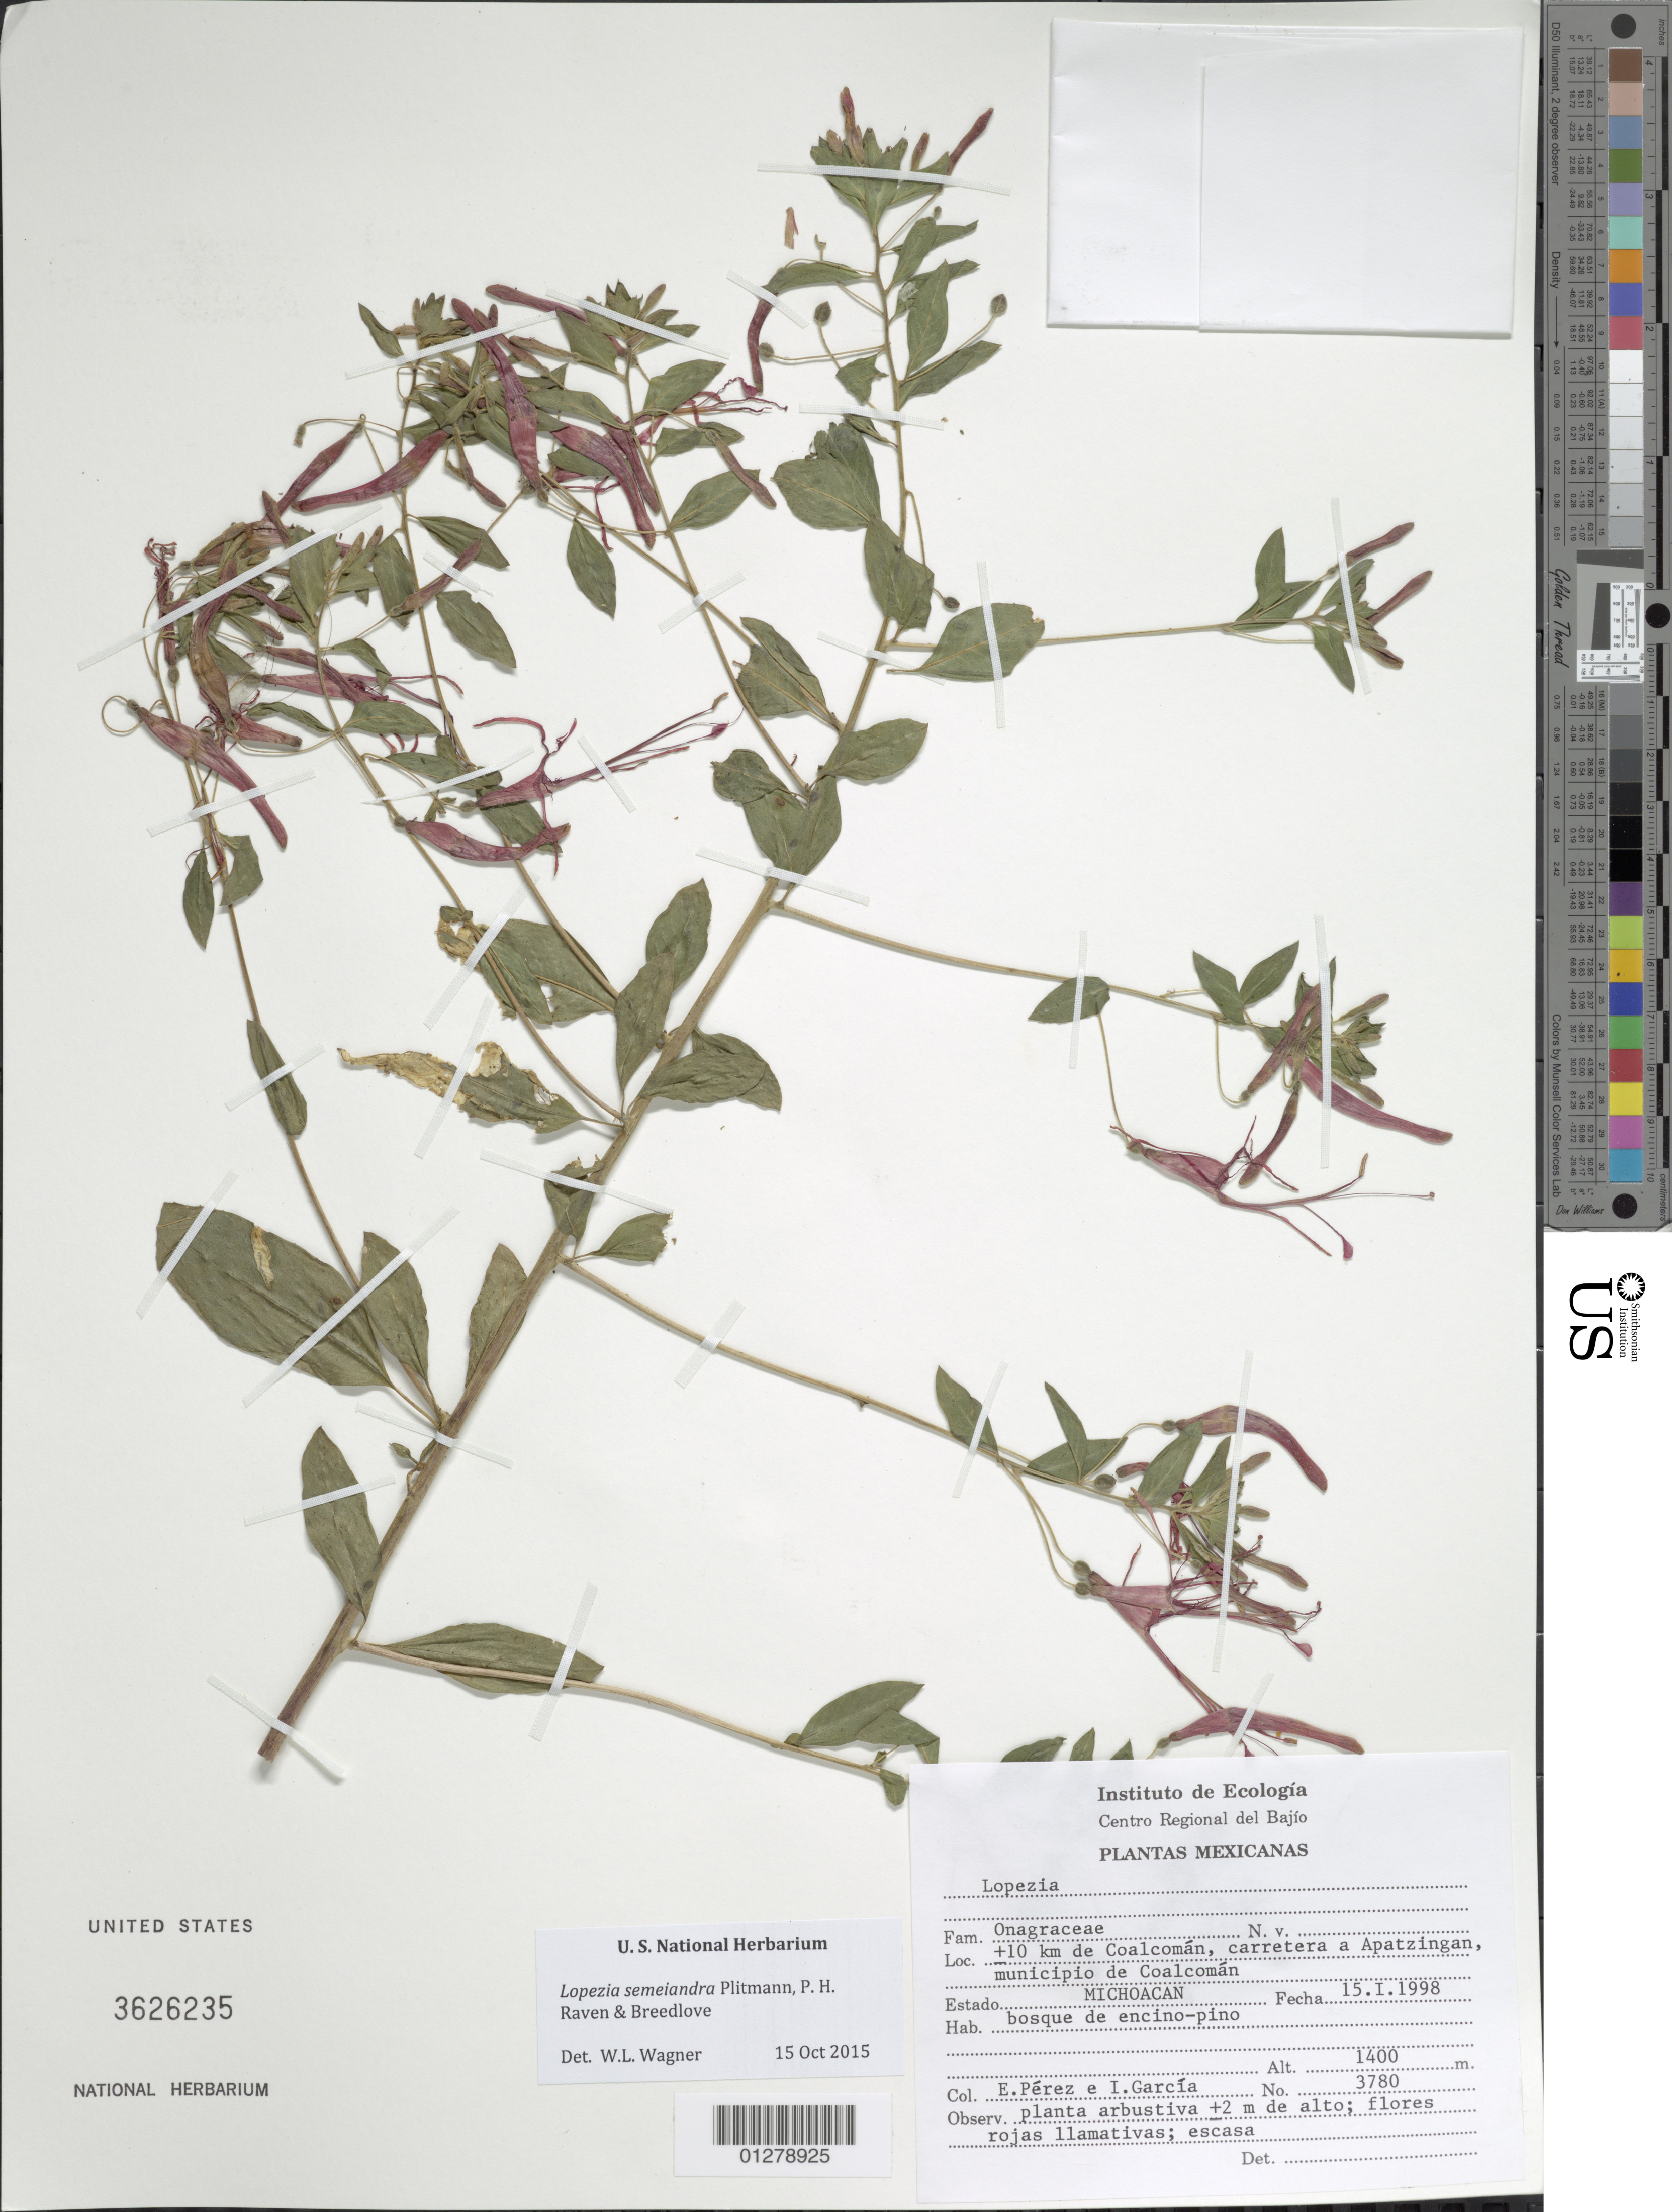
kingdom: Plantae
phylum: Tracheophyta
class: Magnoliopsida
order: Myrtales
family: Onagraceae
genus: Lopezia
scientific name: Lopezia semeiandra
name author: Plitmann et al.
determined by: Wagner, W. L., (BOT), Smithsonian Institution - National Museum of Natural History (UNITED STATES)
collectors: E. Pérez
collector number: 3780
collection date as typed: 15.I.1998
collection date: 1998-01-15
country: Mexico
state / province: Michoácan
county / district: Coalcoman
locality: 10 km de Coalcoman, carretera a Apatzingan.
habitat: Bosque de encino-pino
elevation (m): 1400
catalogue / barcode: US 3626235